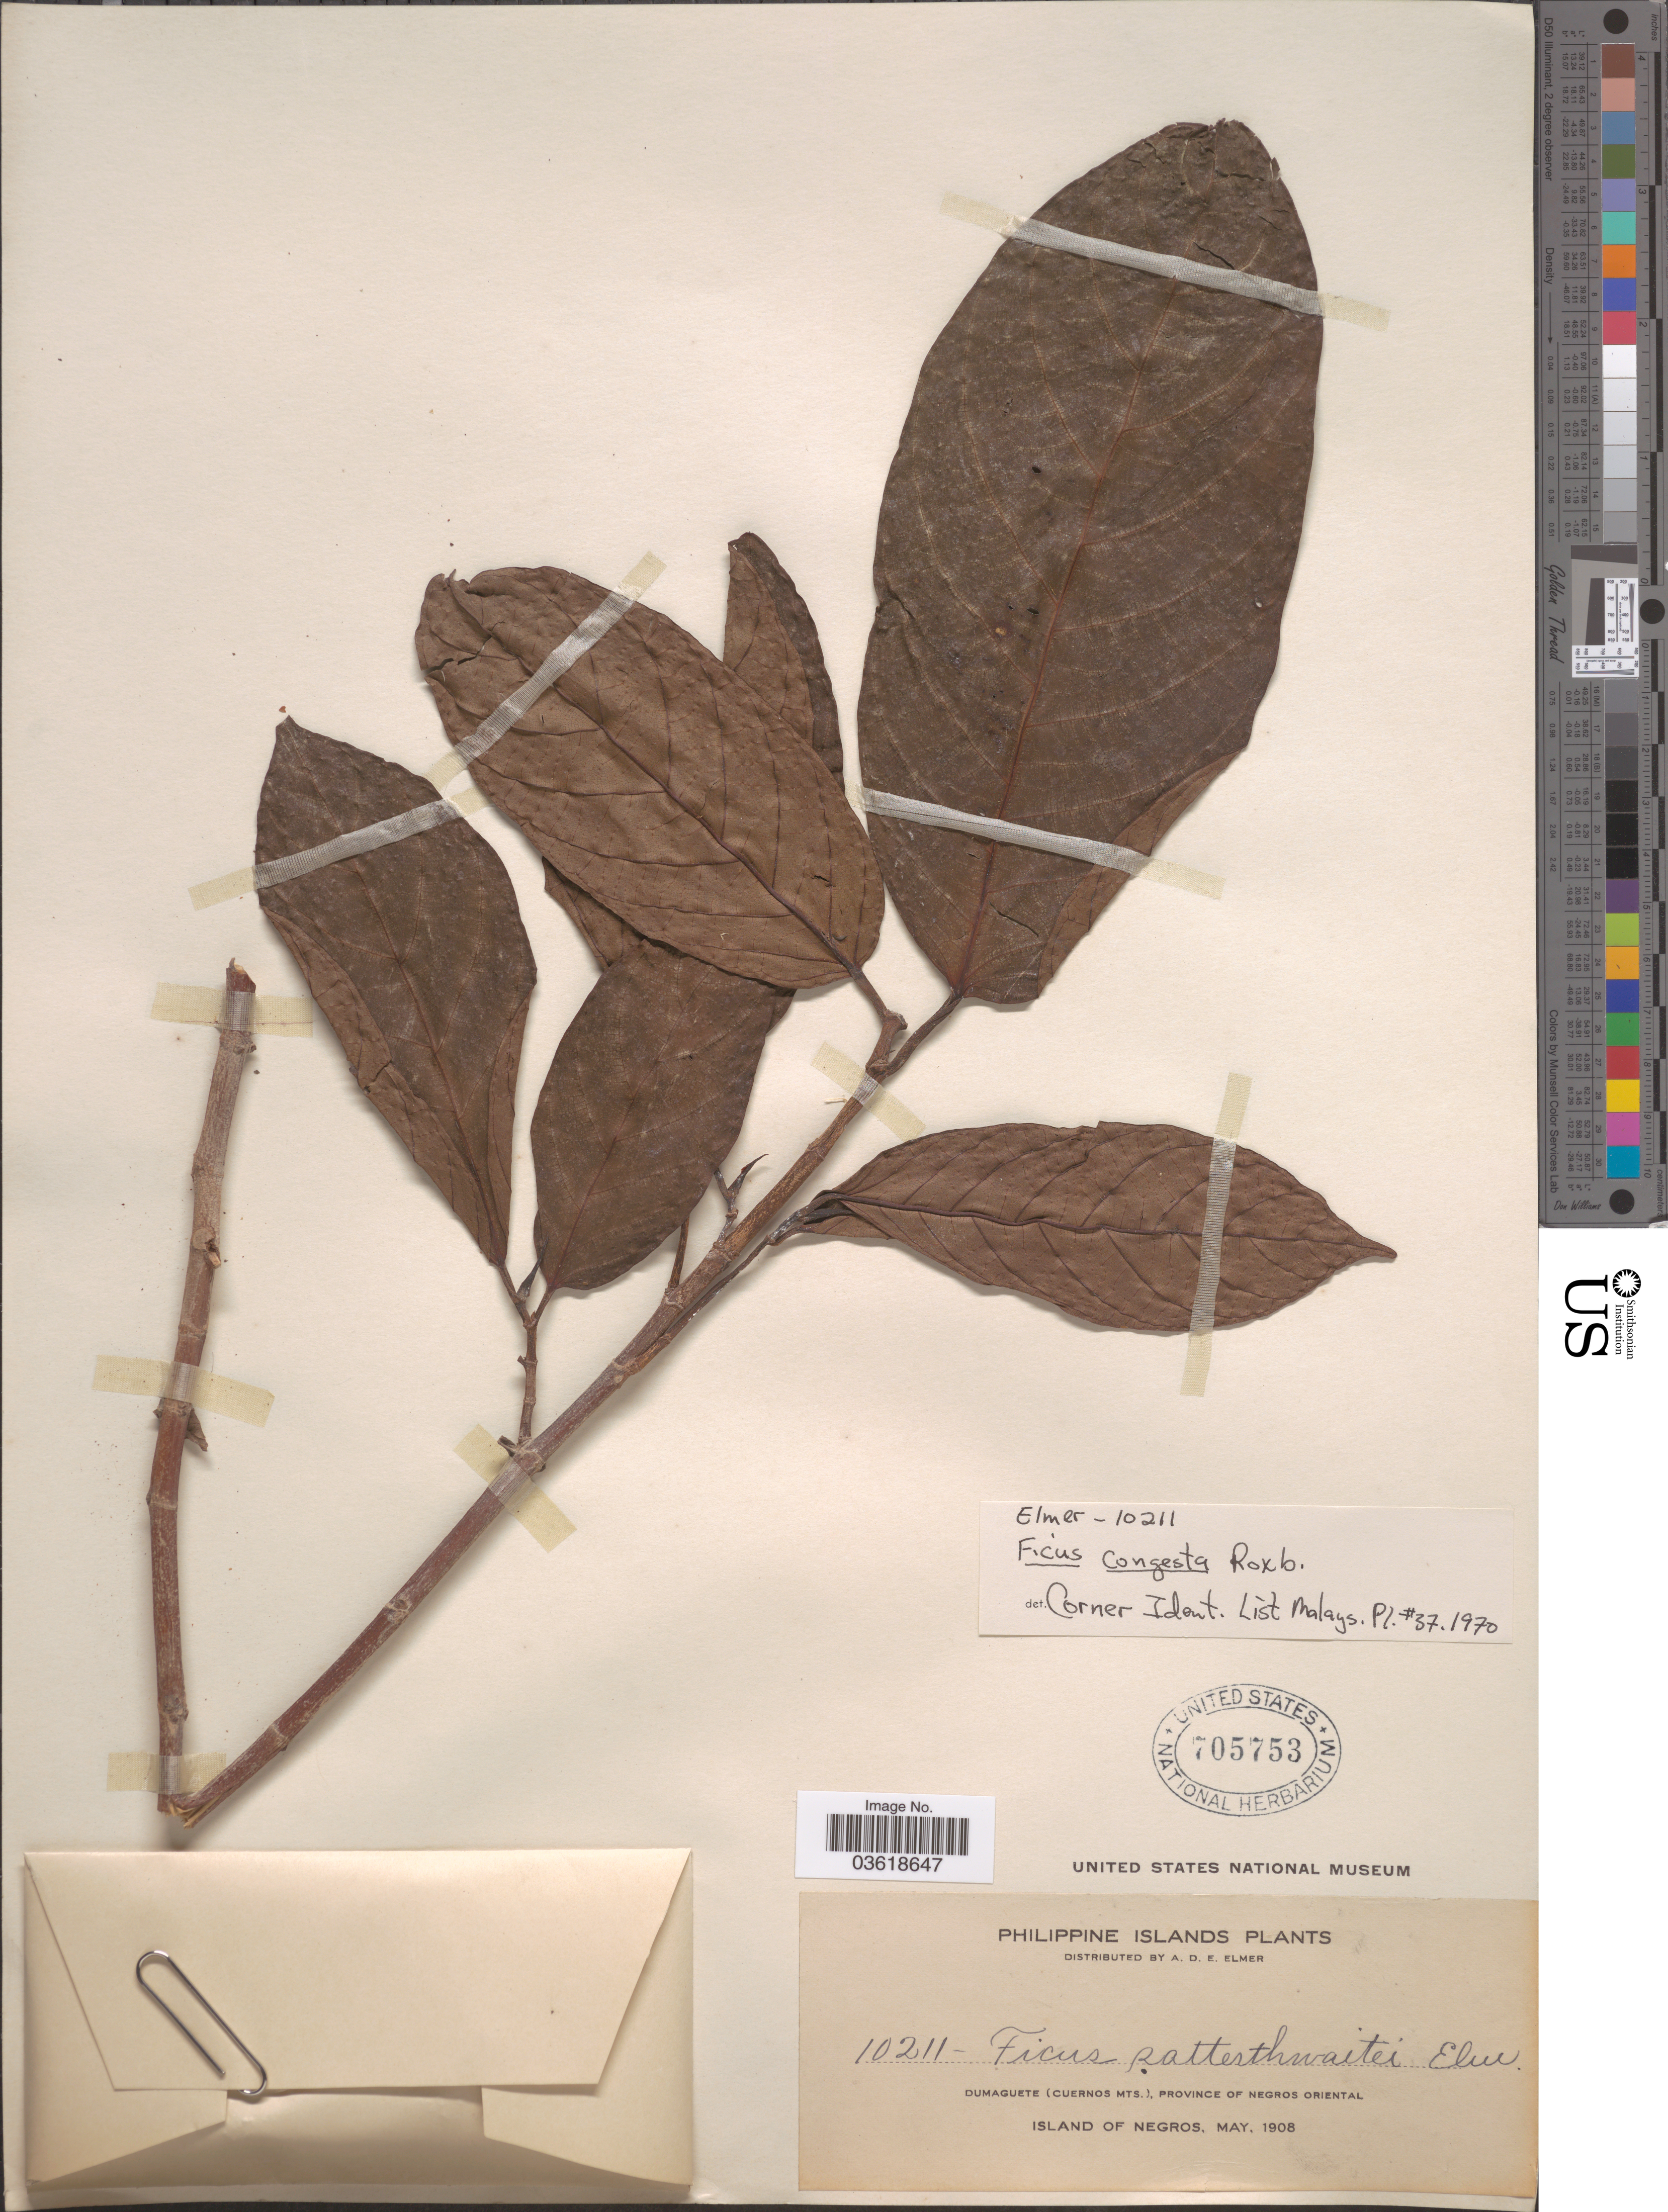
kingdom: Plantae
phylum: Tracheophyta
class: Magnoliopsida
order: Rosales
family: Moraceae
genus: Ficus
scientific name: Ficus congesta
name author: Roxb.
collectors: A. D. E. Elmer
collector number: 10211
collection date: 1908-05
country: Philippines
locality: Philippines Islands. Dumaguete (Cuernos Mts.), Province of Negros Oriental. Island of Negros.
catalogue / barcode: US 705753